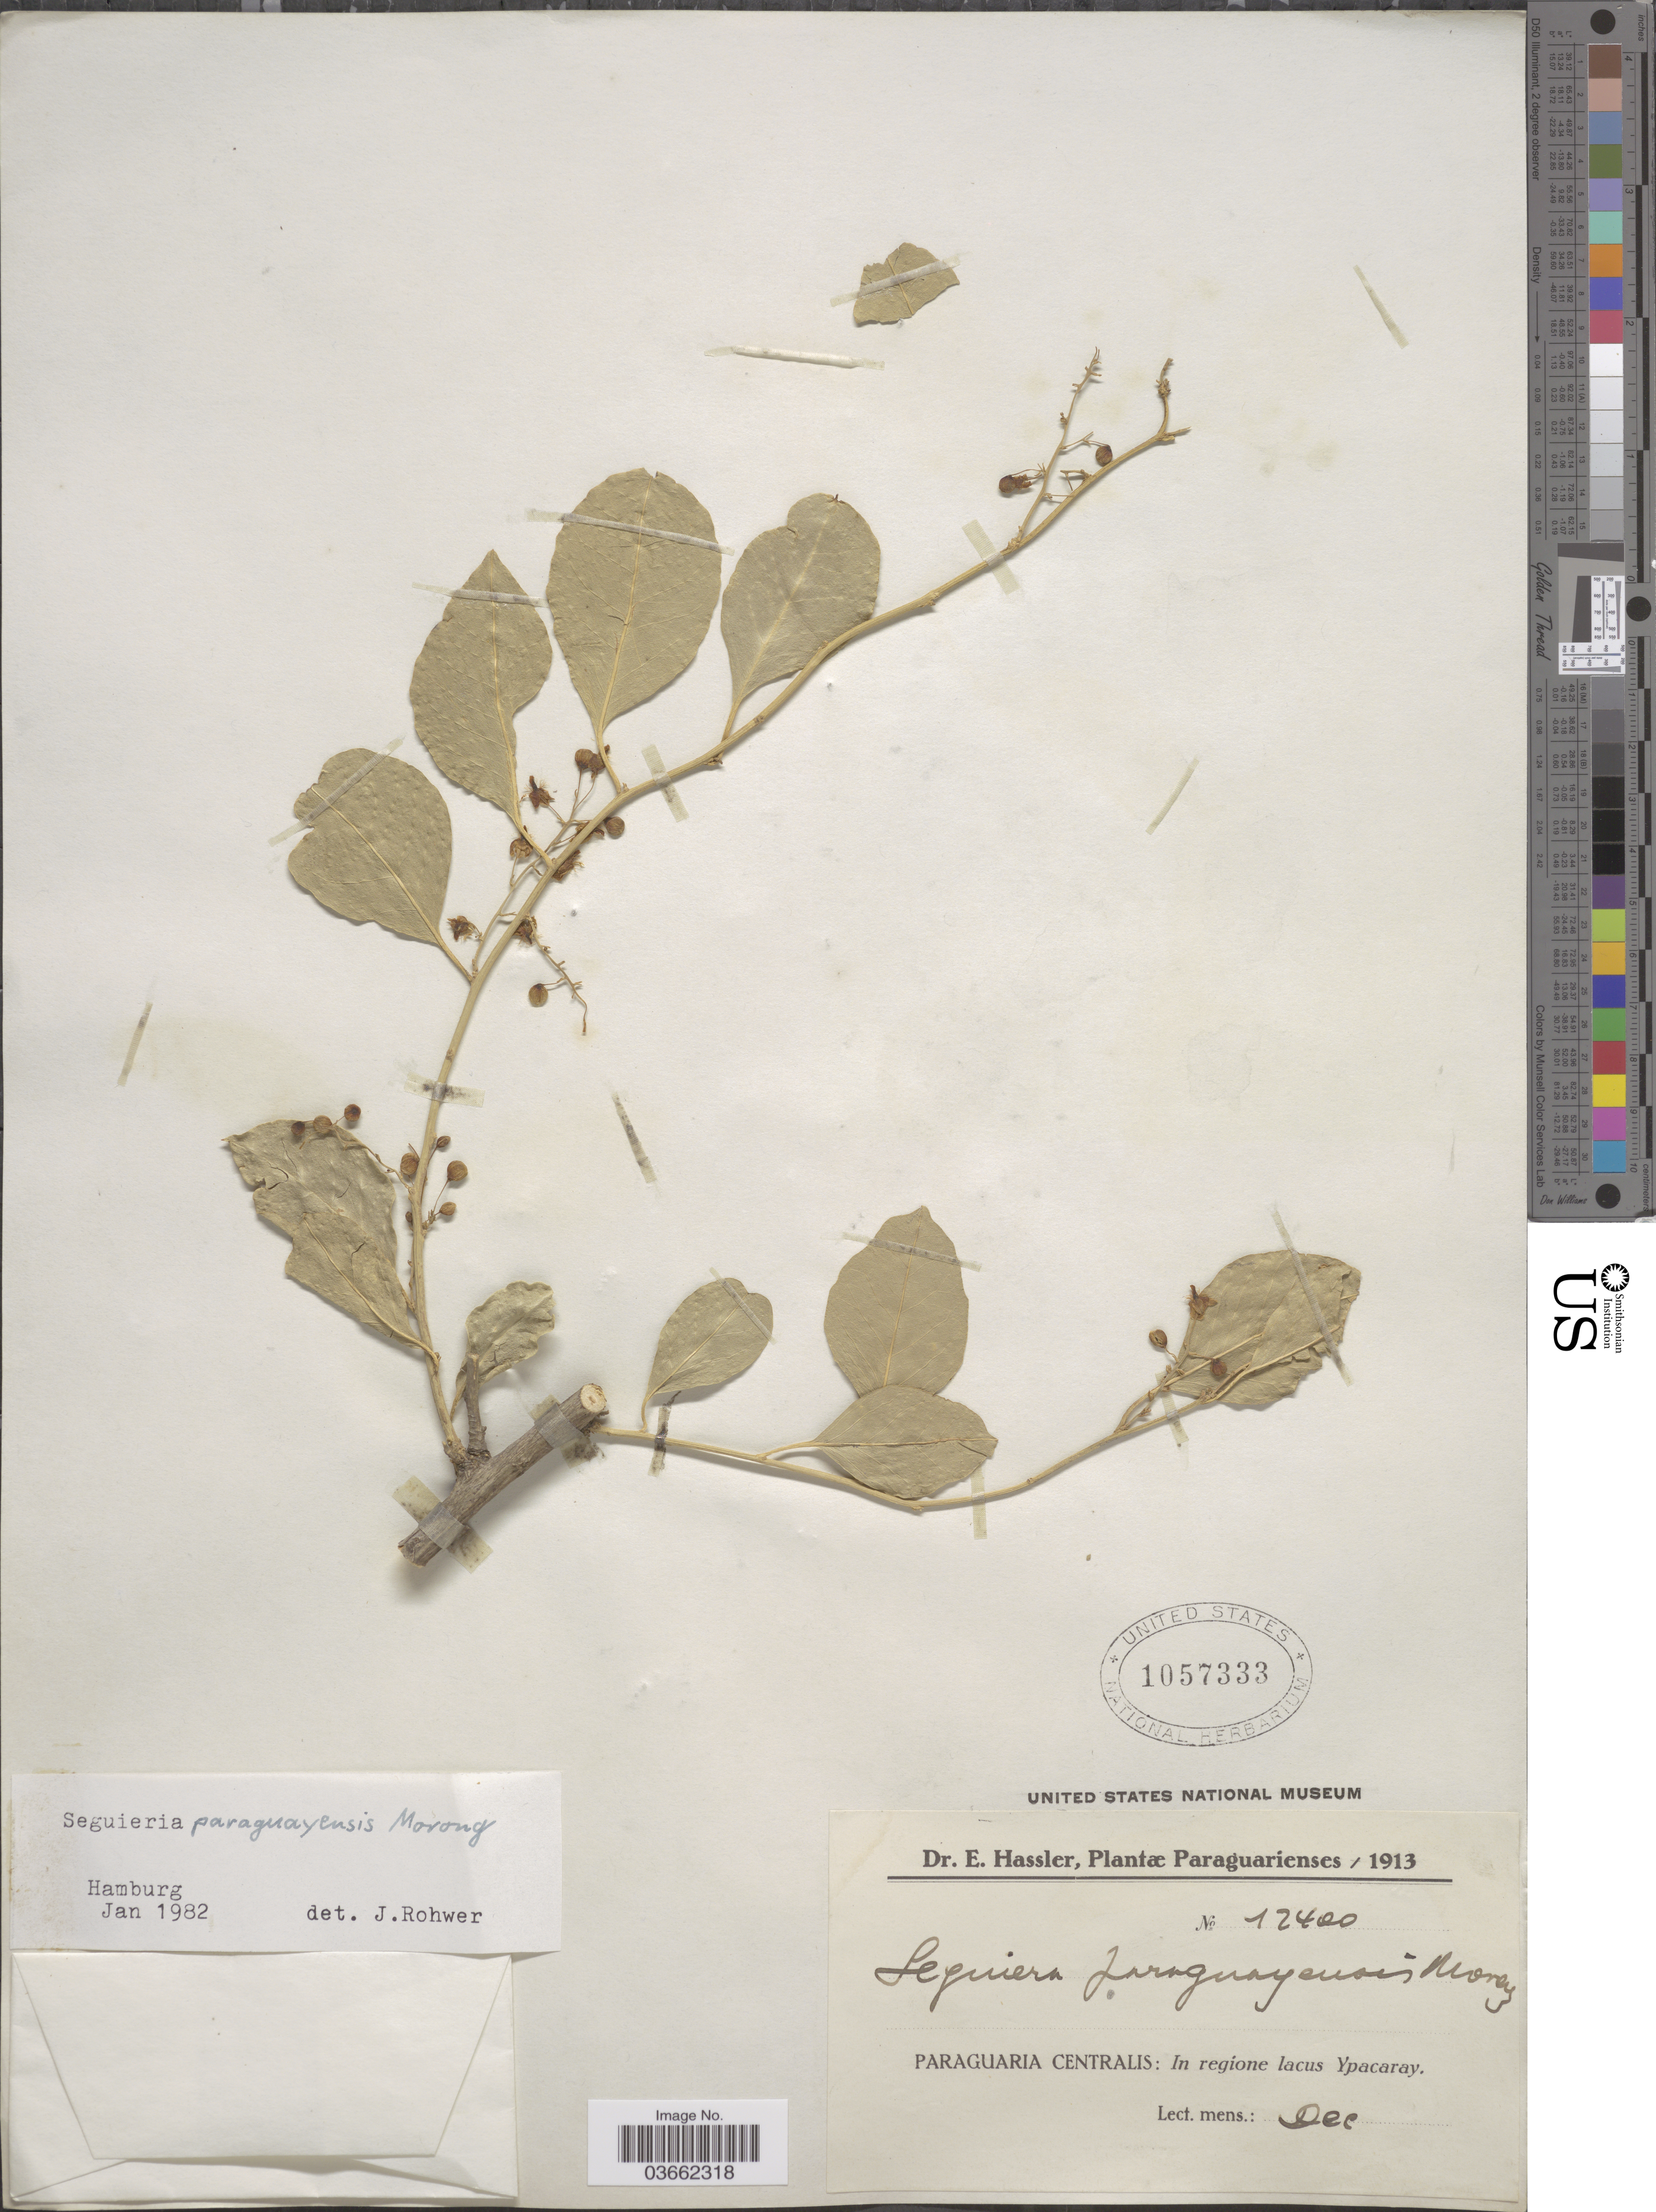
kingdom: Plantae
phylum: Tracheophyta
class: Magnoliopsida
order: Caryophyllales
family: Phytolaccaceae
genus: Seguieria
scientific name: Seguieria paraguayensis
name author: Morong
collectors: E. Hassler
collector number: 12400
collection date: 1913-12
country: Paraguay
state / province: Paraguari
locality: Paraguaria Centralis: In regione lacus Ypacaray.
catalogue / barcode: US 1057333